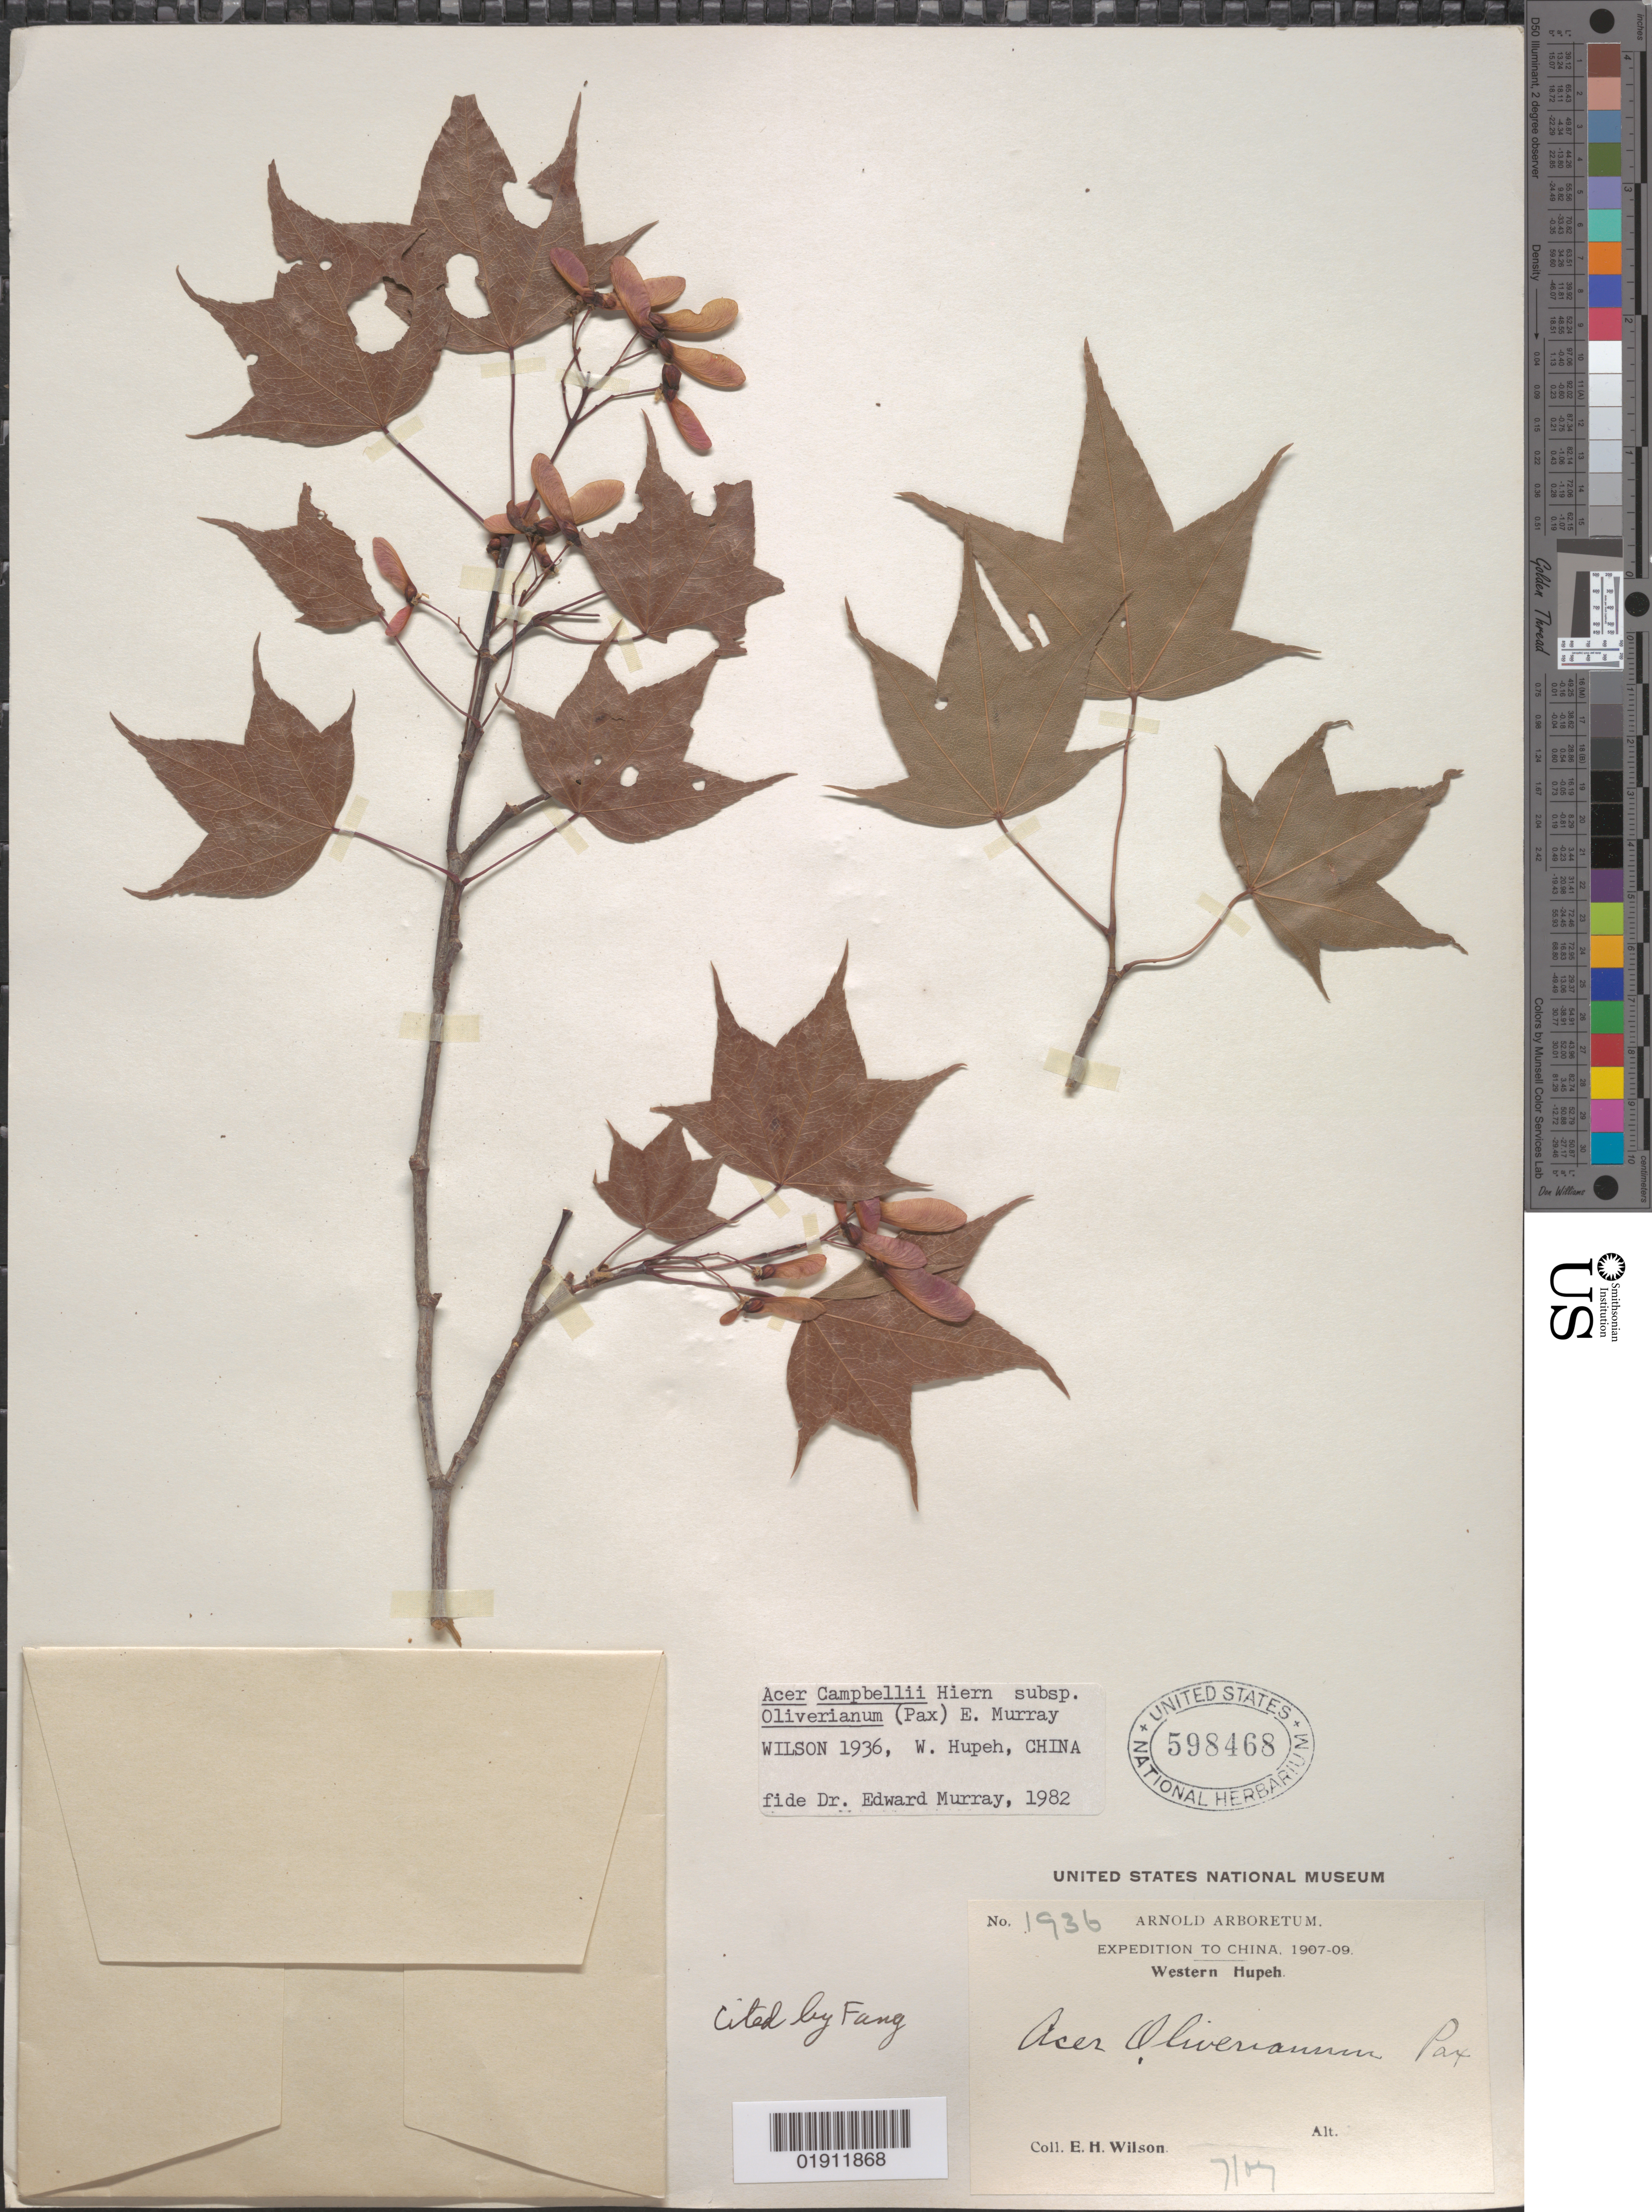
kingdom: Plantae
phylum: Tracheophyta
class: Magnoliopsida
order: Sapindales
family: Sapindaceae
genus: Acer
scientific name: Acer campbellii subsp. oliverianum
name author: (Pax) A.E. Murray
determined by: Murray, Edward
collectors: E. H. Wilson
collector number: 1936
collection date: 1907-07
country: China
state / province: Hubei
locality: Western Hupeh [Hubei]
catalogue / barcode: US 598468